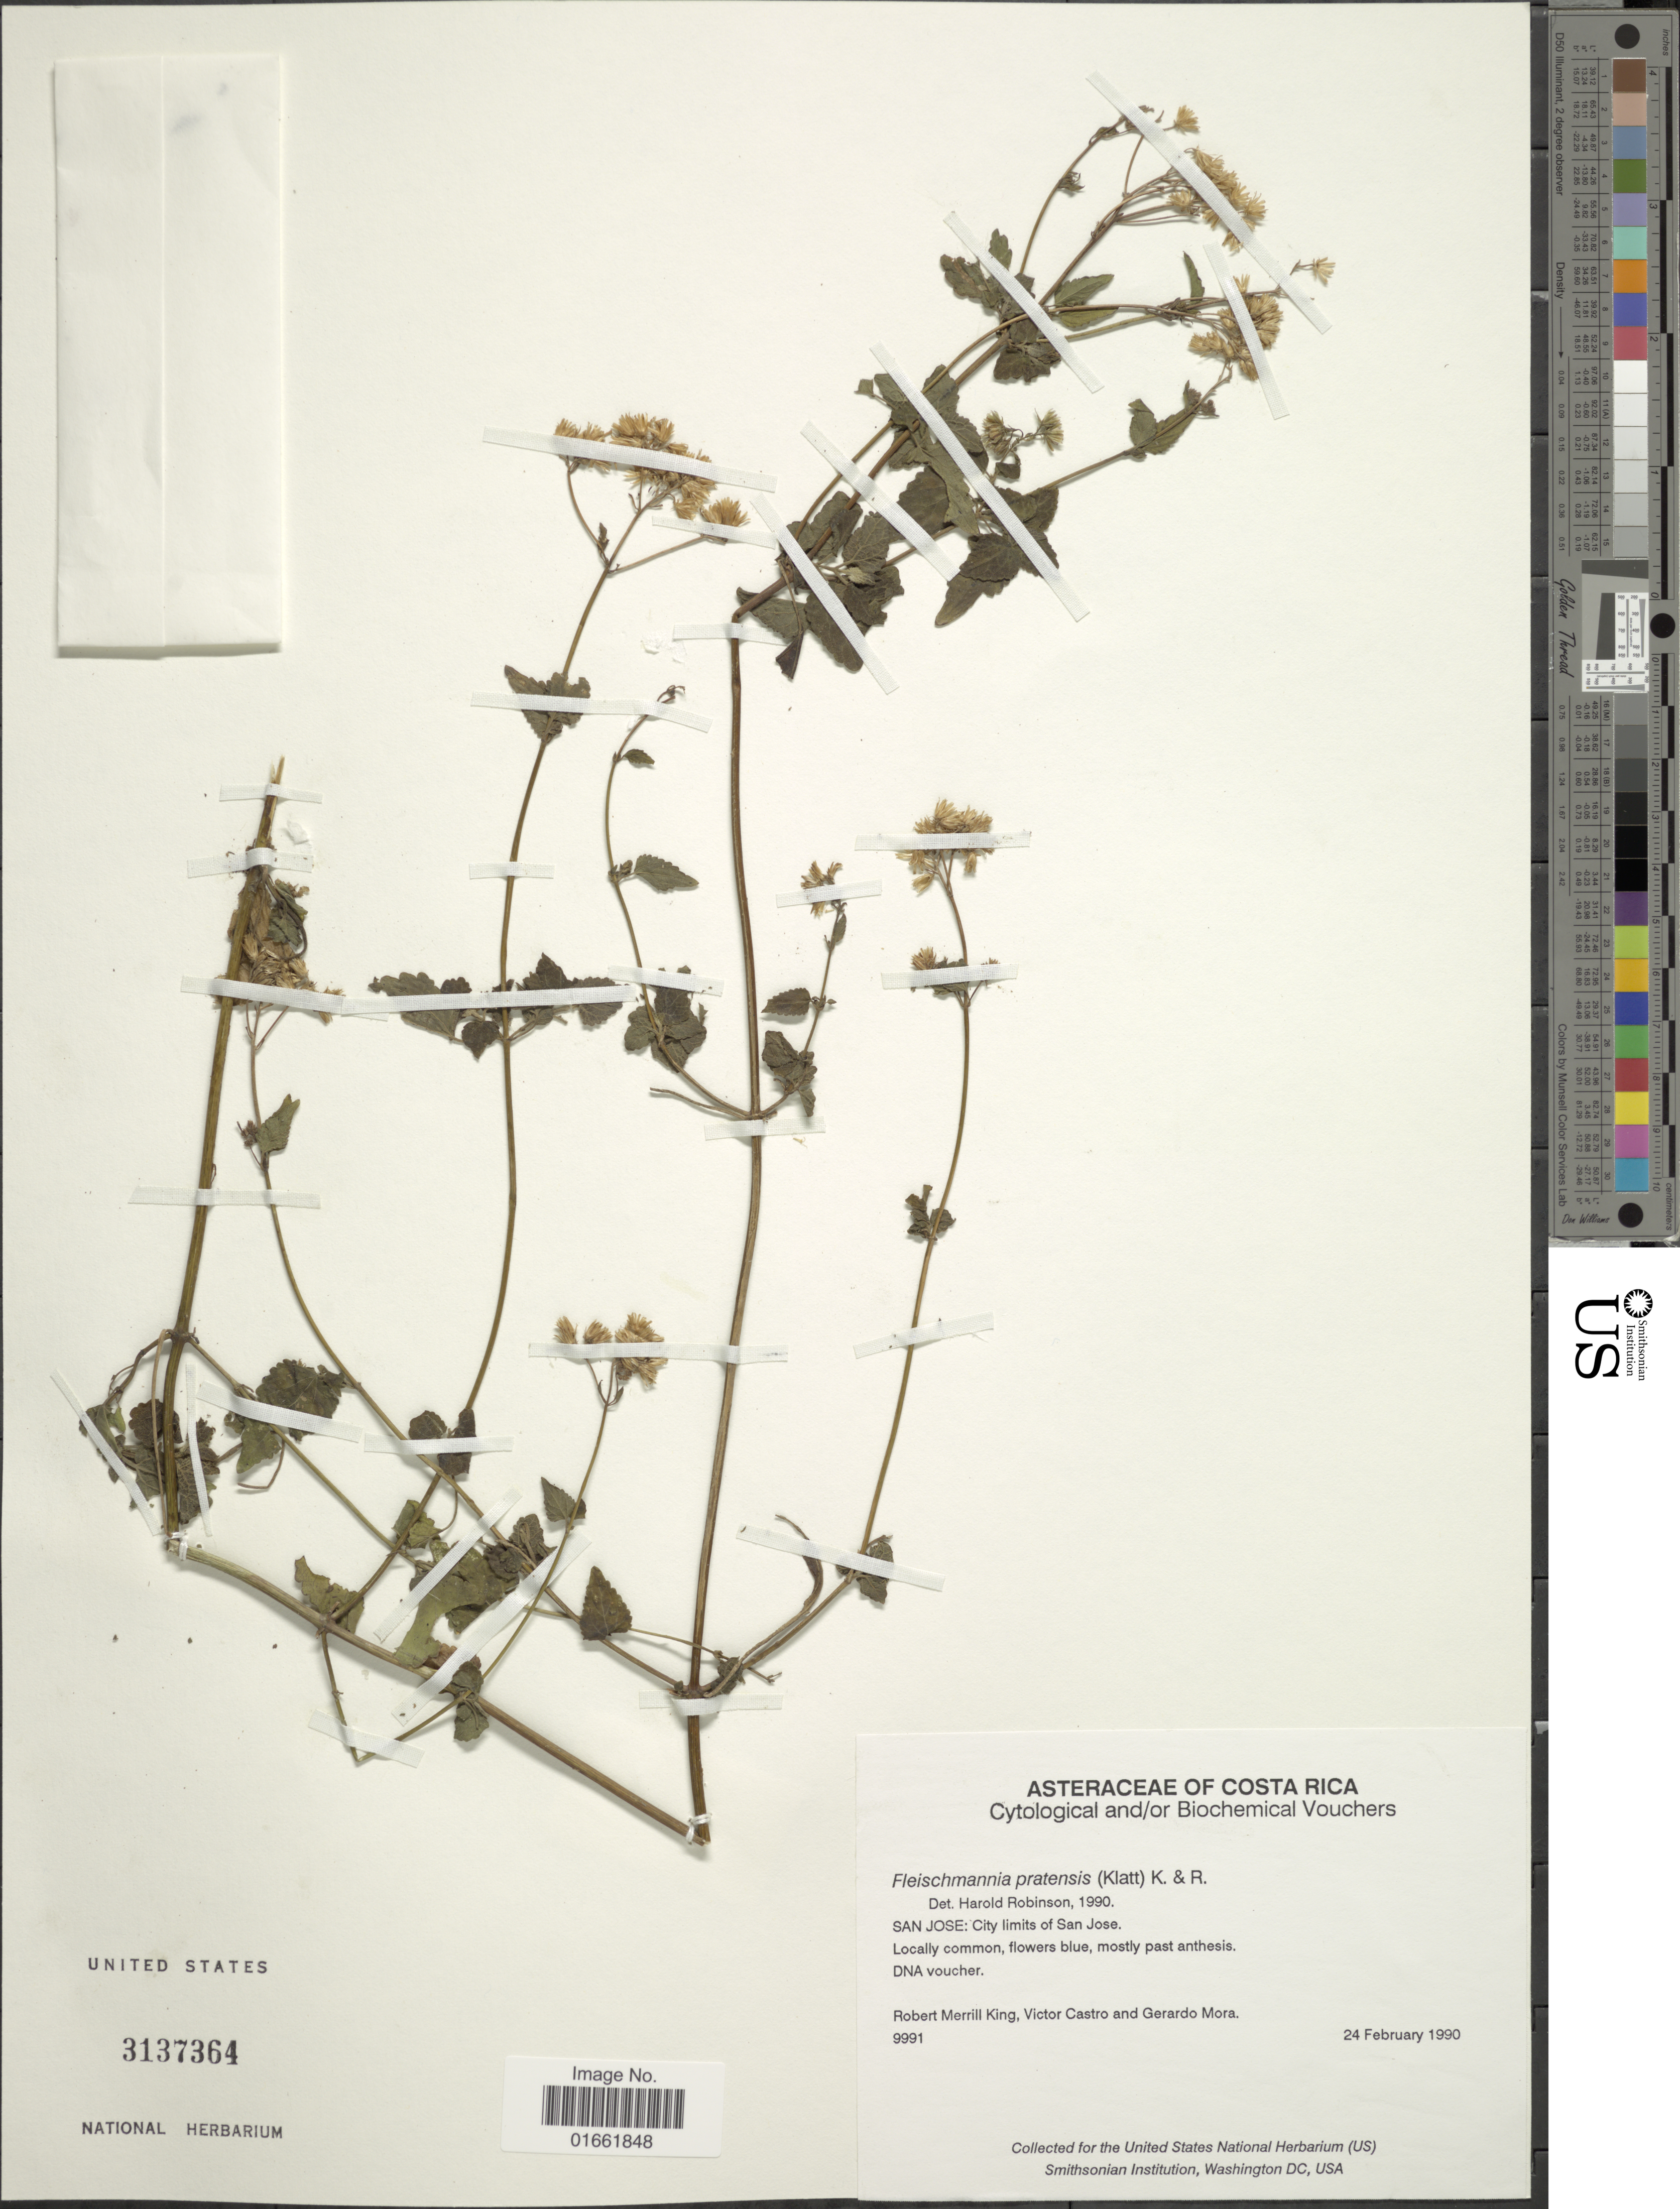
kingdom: Plantae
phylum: Tracheophyta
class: Magnoliopsida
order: Asterales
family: Asteraceae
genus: Fleischmannia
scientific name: Fleischmannia pratensis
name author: (Klatt) R.M. King & H. Rob.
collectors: R. M. King, V. Castro & G. Mora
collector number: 9991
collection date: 1990-02-24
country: Costa Rica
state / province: San José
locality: San Jose: City limits of San Jose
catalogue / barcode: US 3137364